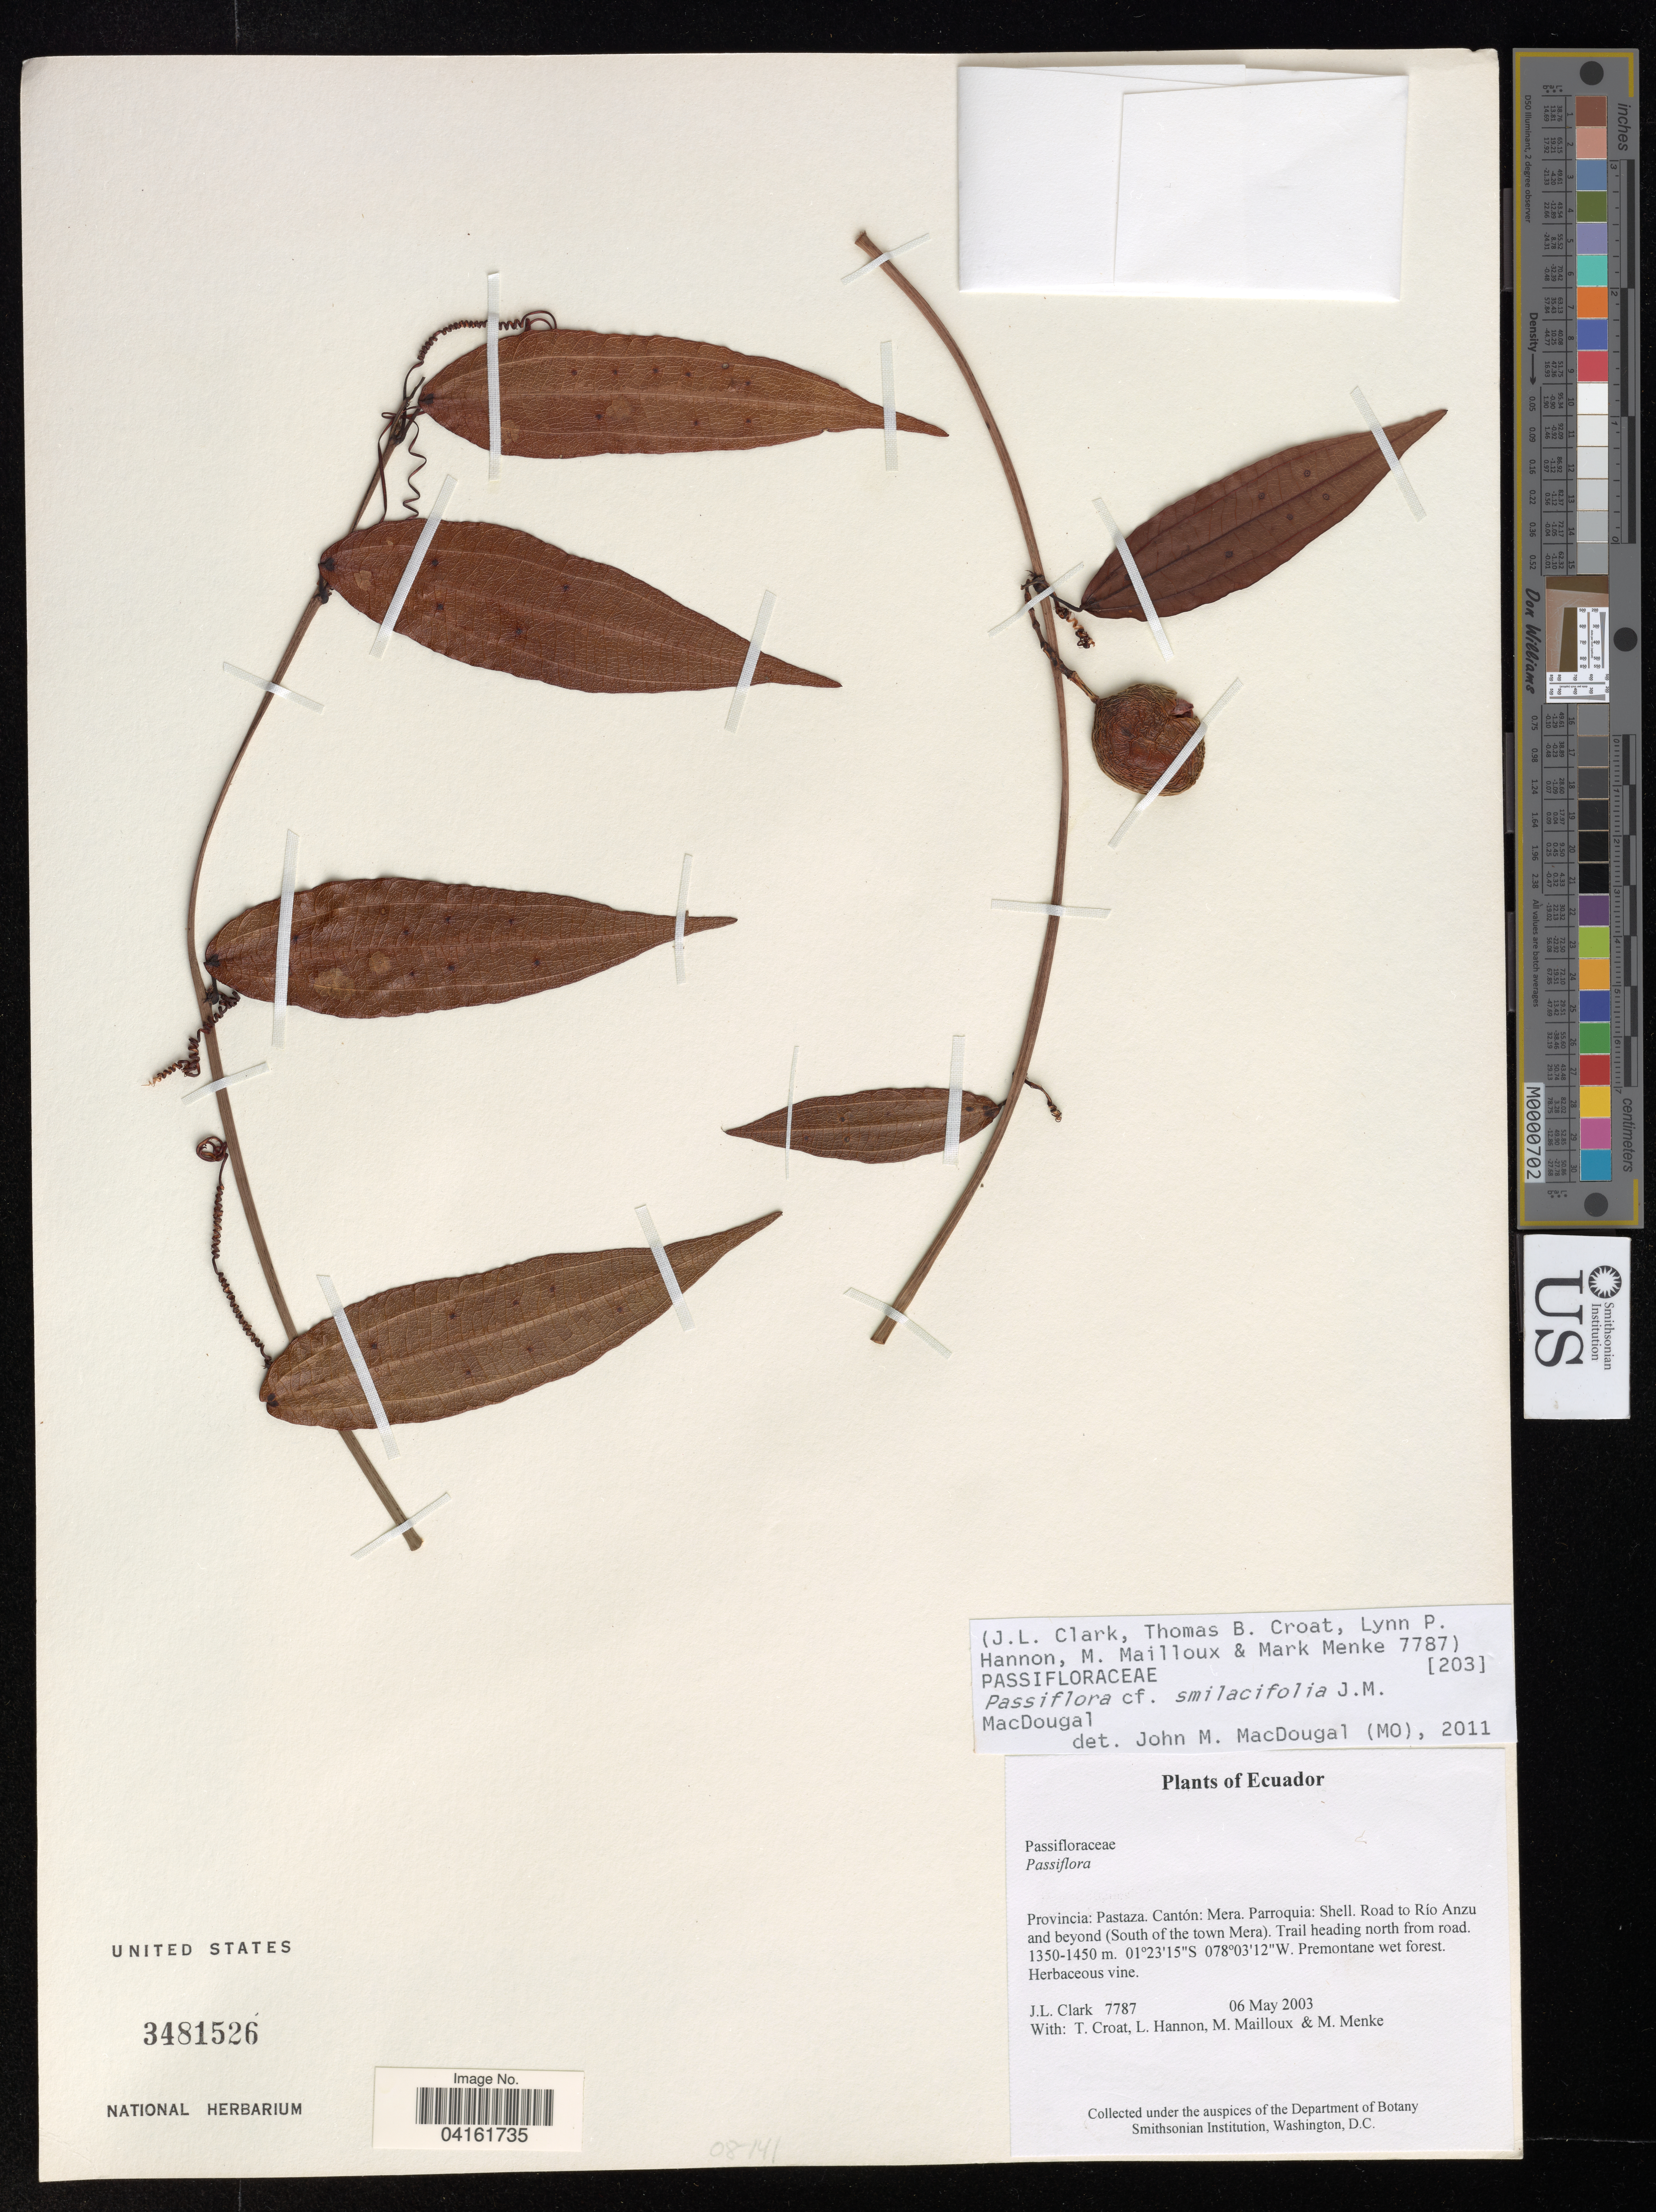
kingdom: Plantae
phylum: Tracheophyta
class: Magnoliopsida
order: Malpighiales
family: Passifloraceae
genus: Passiflora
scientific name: Passiflora smilacifolia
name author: J.M. MacDougal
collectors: J. L. Clark, T. B. Croat, L. Hannon, M. Mailloux & M. Menke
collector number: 7787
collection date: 2003-05-06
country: Ecuador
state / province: Pastaza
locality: Cantón: Mera. Parroquia: Shell. Road to Río Anzu and beyond (South of the town Mera). Trail heading north from road.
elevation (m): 1350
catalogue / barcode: US 3481526